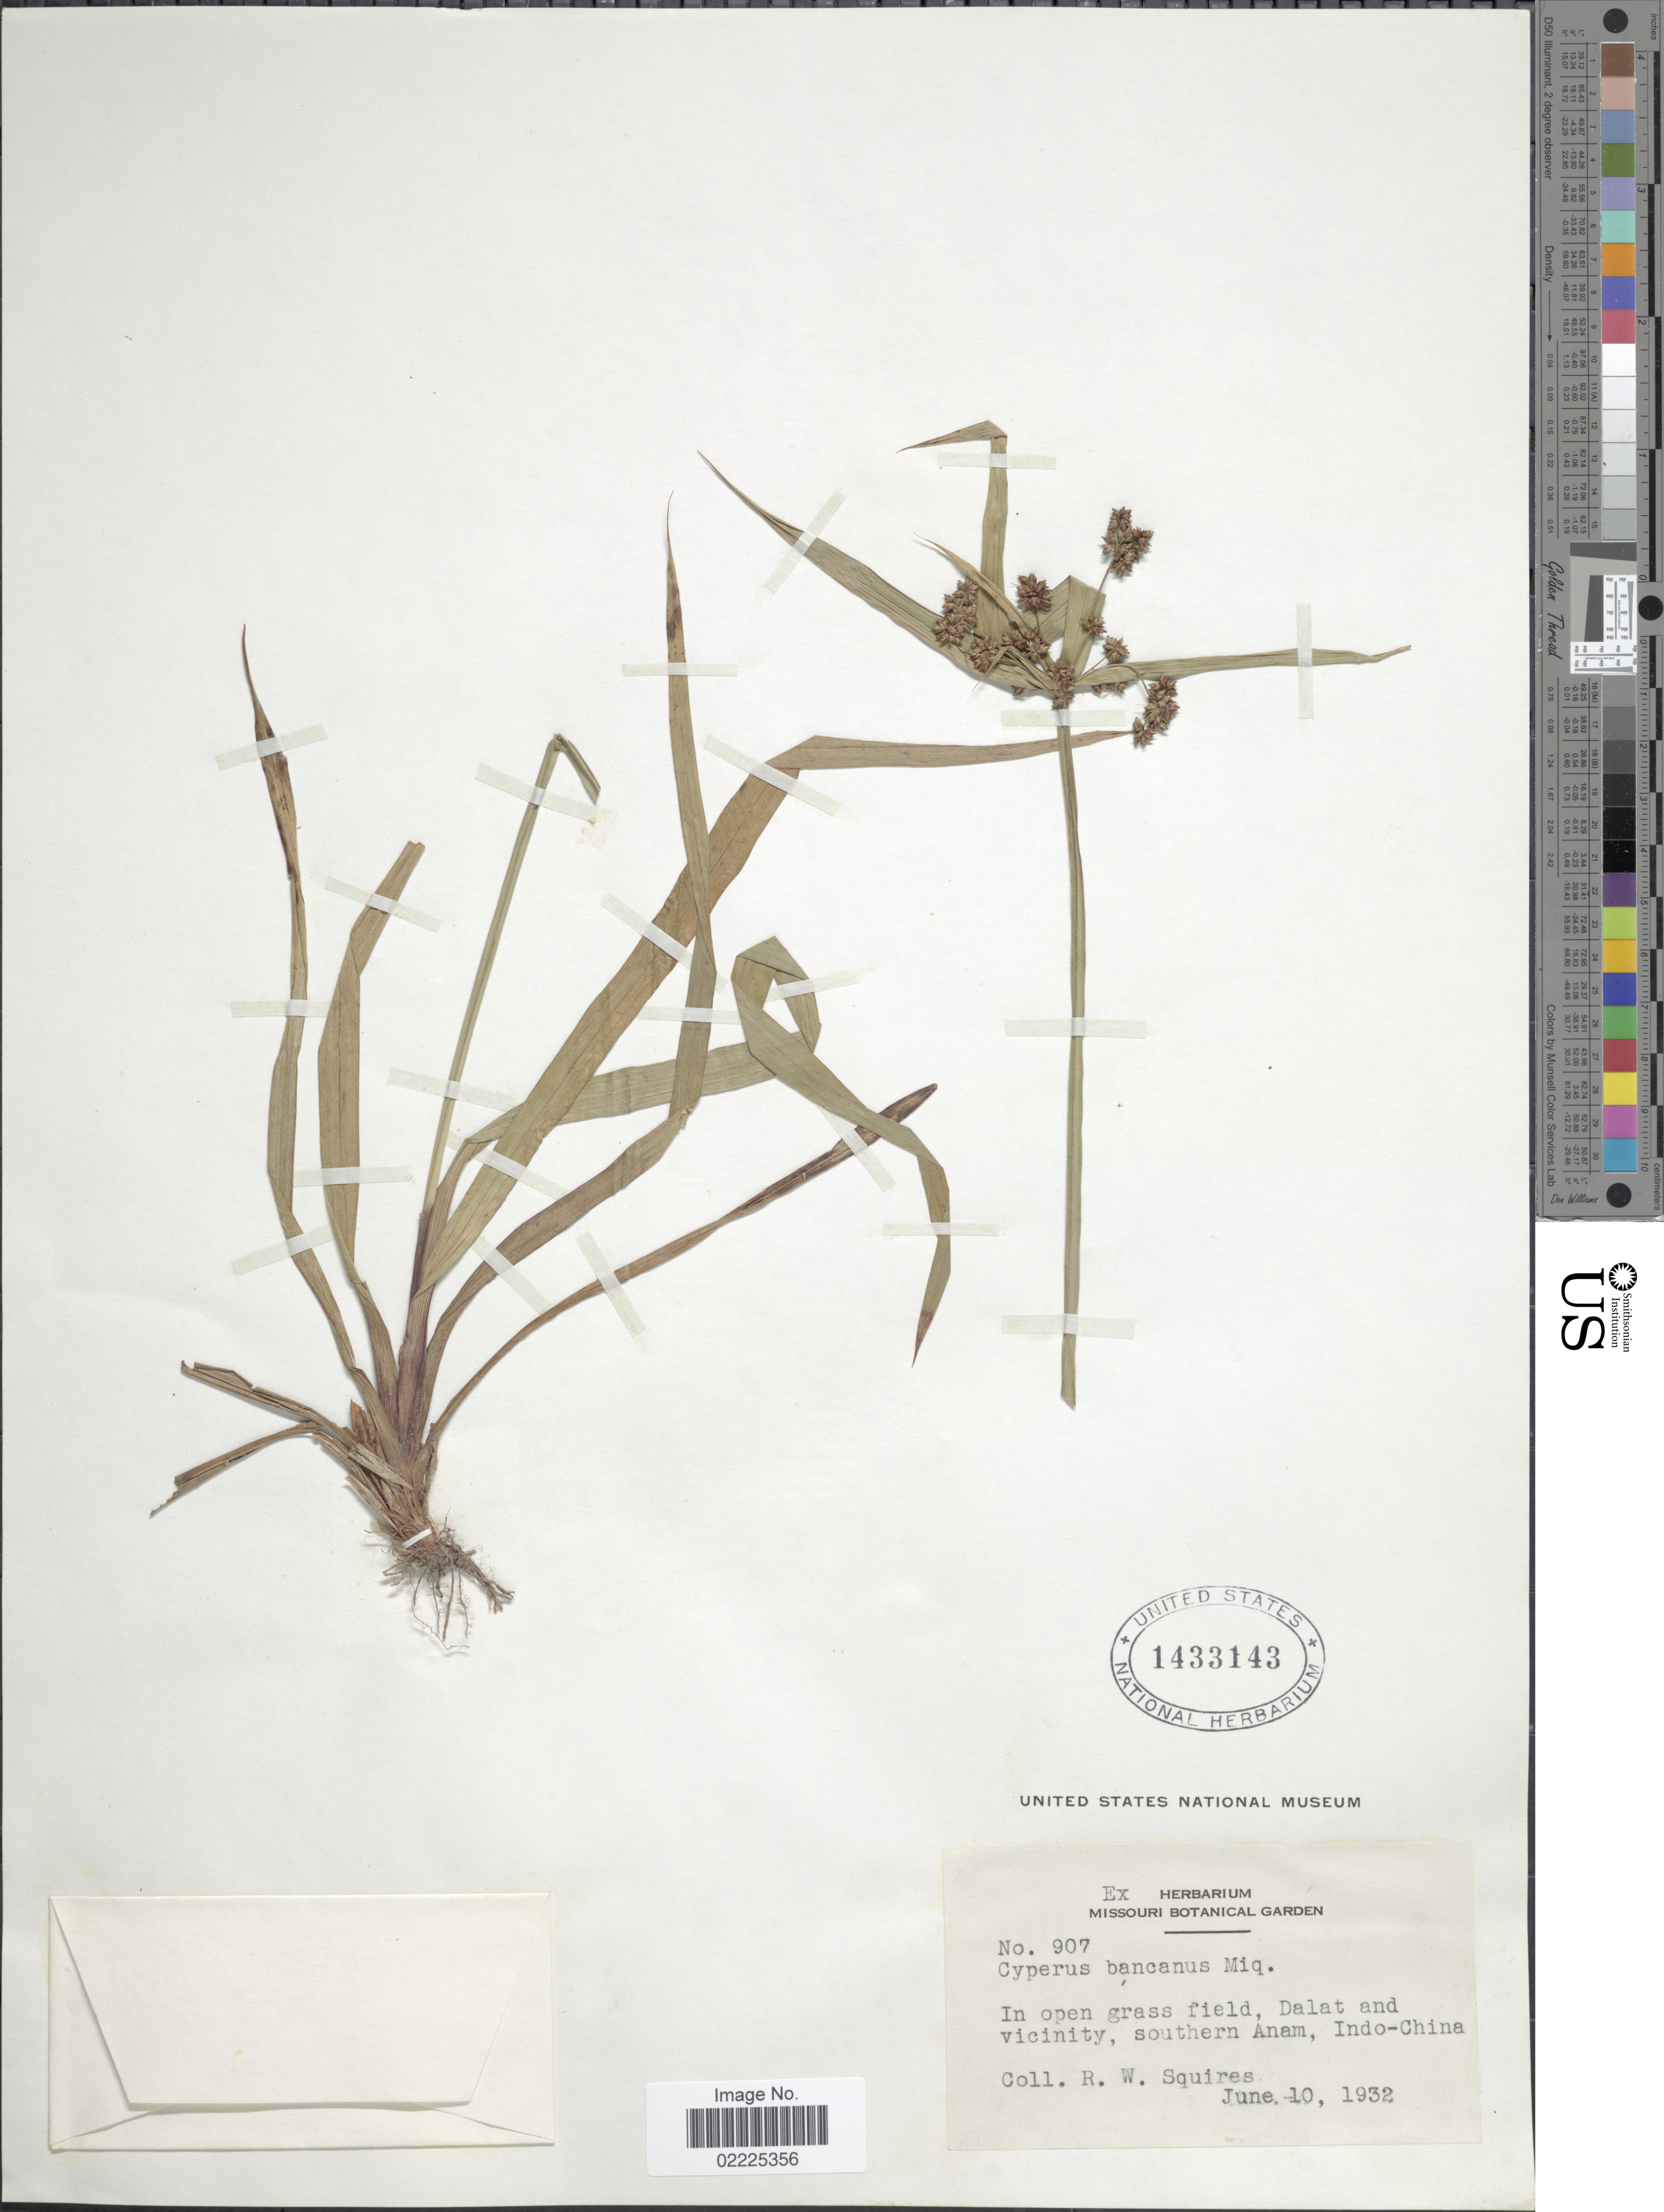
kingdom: Plantae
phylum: Tracheophyta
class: Liliopsida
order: Poales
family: Cyperaceae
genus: Cyperus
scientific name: Cyperus trialatus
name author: (Boeckeler) J. Kern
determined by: Strong, Mark T., (BOT), Smithsonian Institution - National Museum of Natural History (UNITED STATES)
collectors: R. Squires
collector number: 907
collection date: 1932-06-10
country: Vietnam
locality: In open grass field, Dalat and vicinity, southern Anam, Indo-China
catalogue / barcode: US 1433143